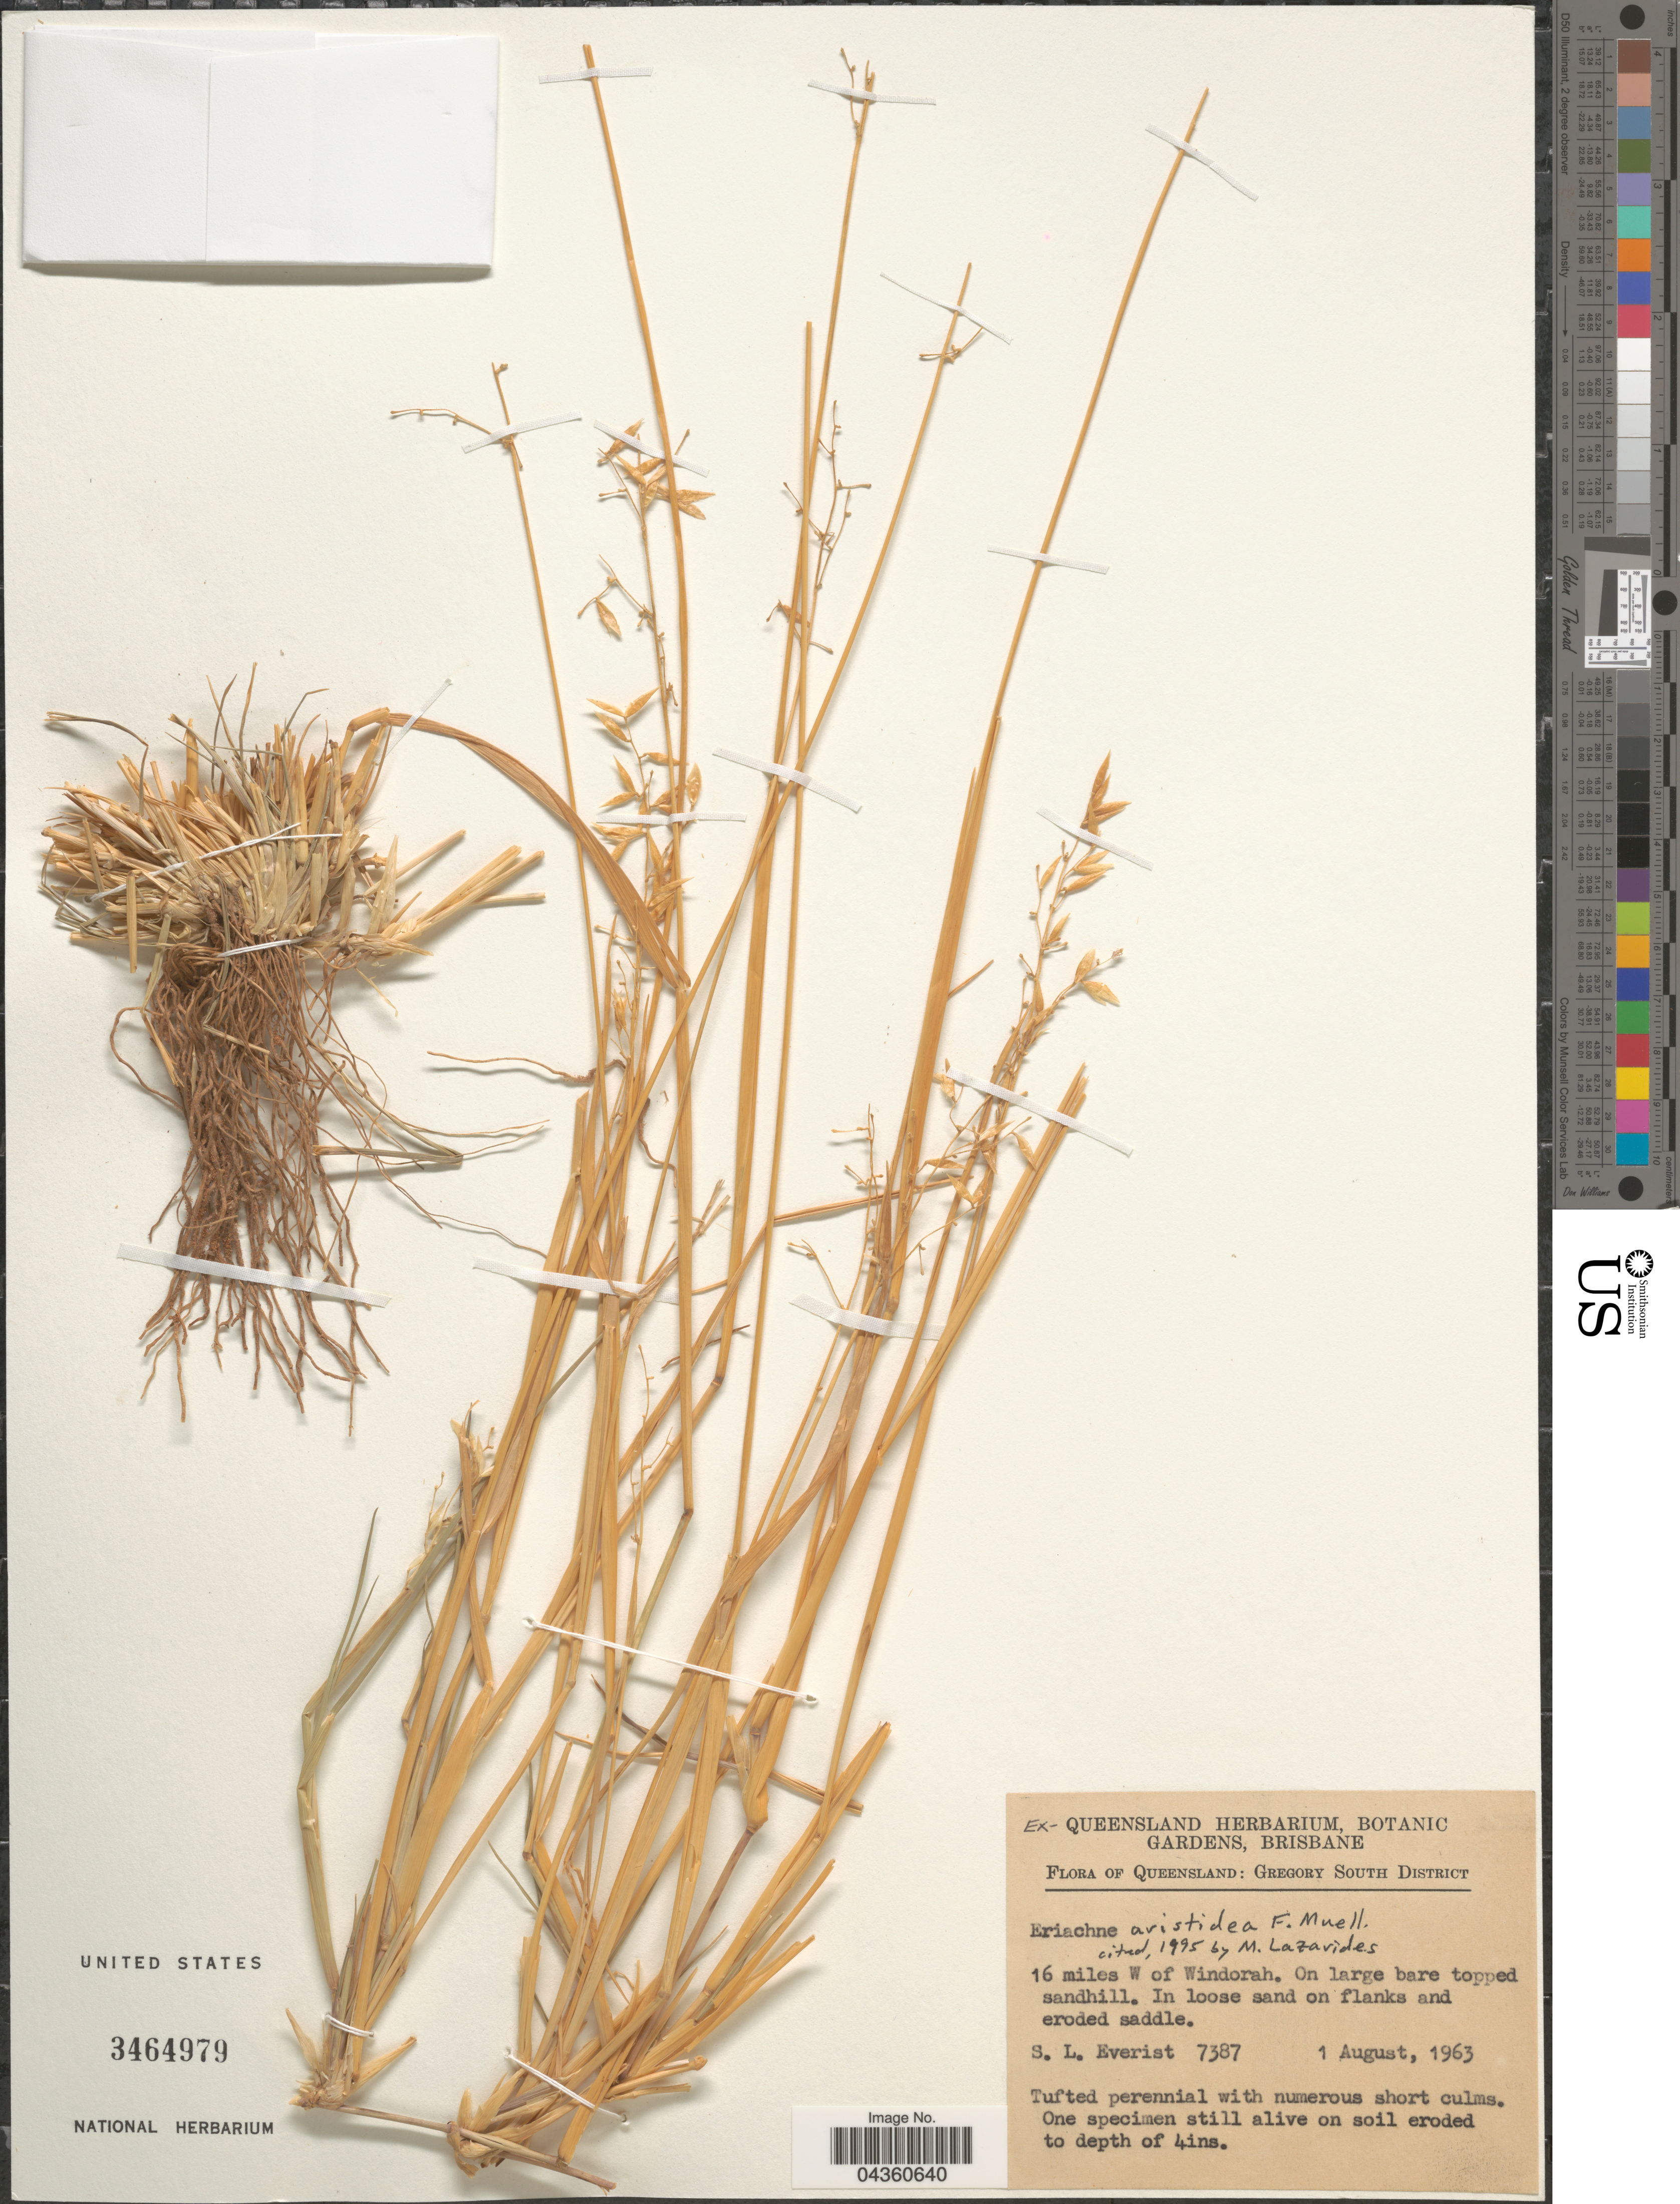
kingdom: Plantae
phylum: Tracheophyta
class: Liliopsida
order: Poales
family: Poaceae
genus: Eriachne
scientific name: Eriachne aristidea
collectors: S. Everist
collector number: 7387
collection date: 1963-08-01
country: Australia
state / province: Queensland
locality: Gregory South District. 16 miles W of Windorah. On large bare topped sandhill. In loose sand on flanks and eroded saddle.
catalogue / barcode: US 3464979